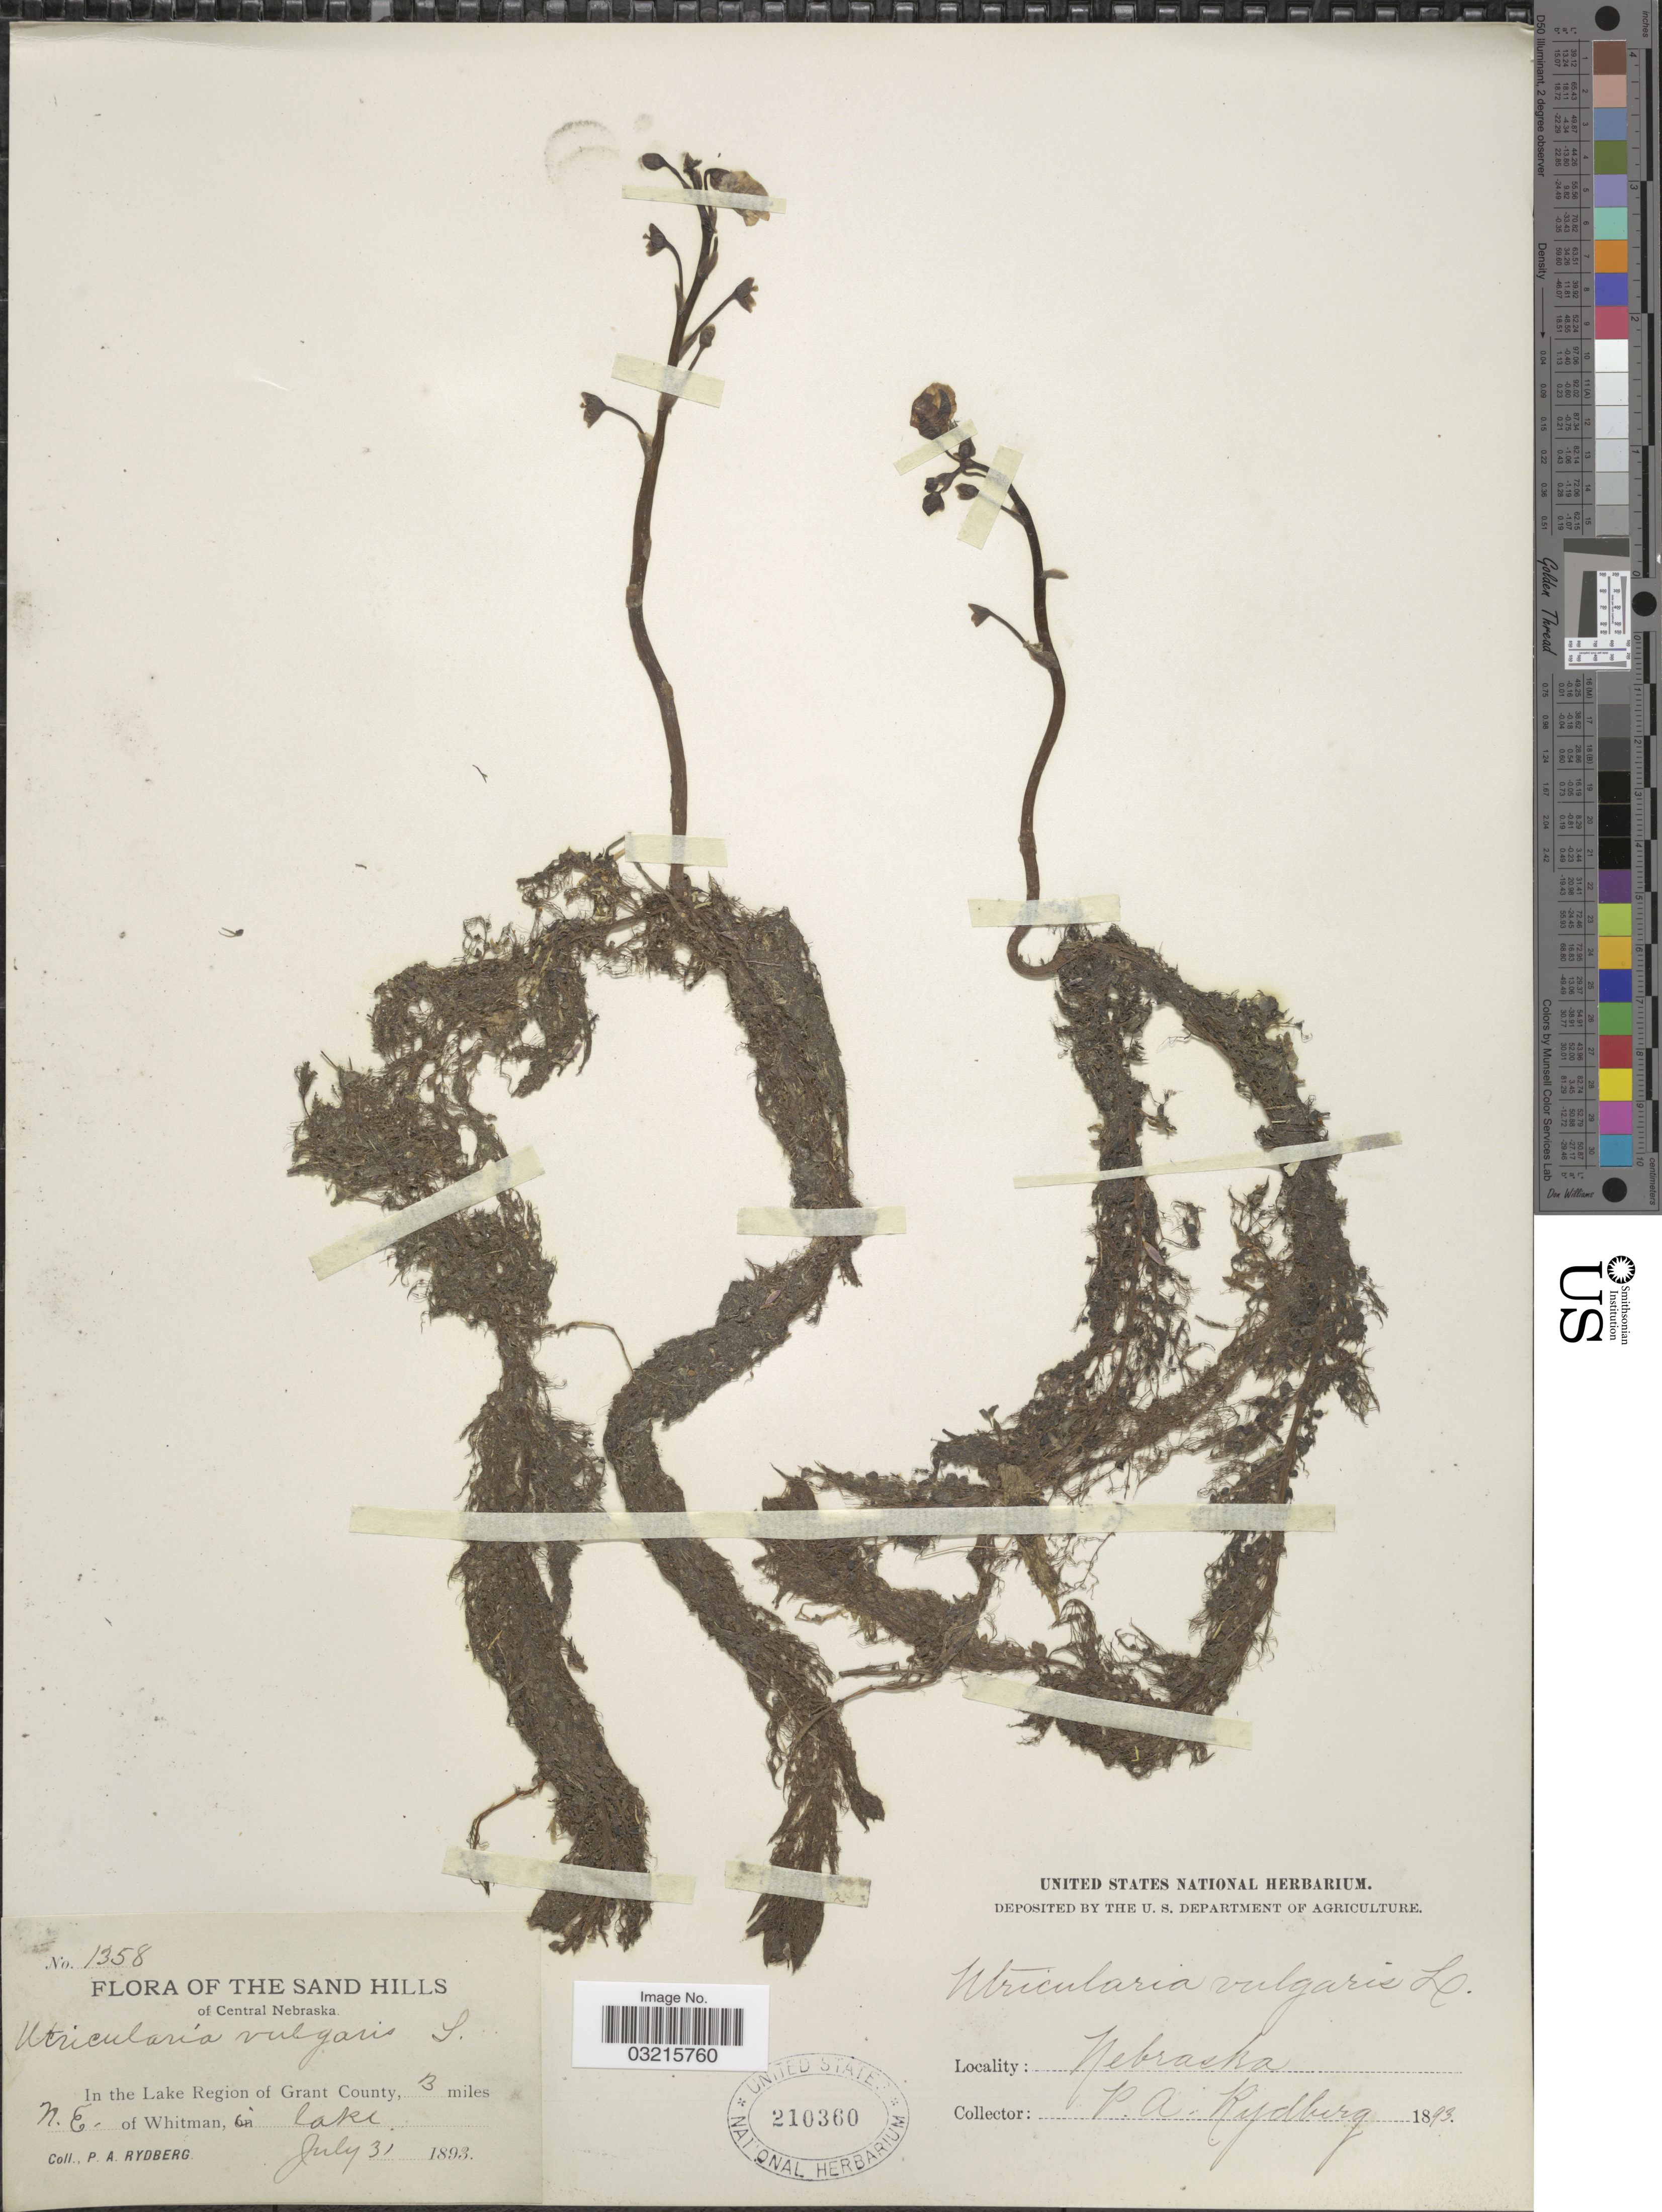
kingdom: Plantae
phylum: Tracheophyta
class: Magnoliopsida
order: Lamiales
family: Lentibulariaceae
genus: Utricularia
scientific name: Utricularia vulgaris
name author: L.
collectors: P. A. Rydberg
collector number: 1358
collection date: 1893-07-31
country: United States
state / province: Nebraska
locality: The Sand Hills of Central Nebraska. In the Lake Region of Grant County, 13 miles N.E. of Whitman, in lake.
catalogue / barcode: US 210360